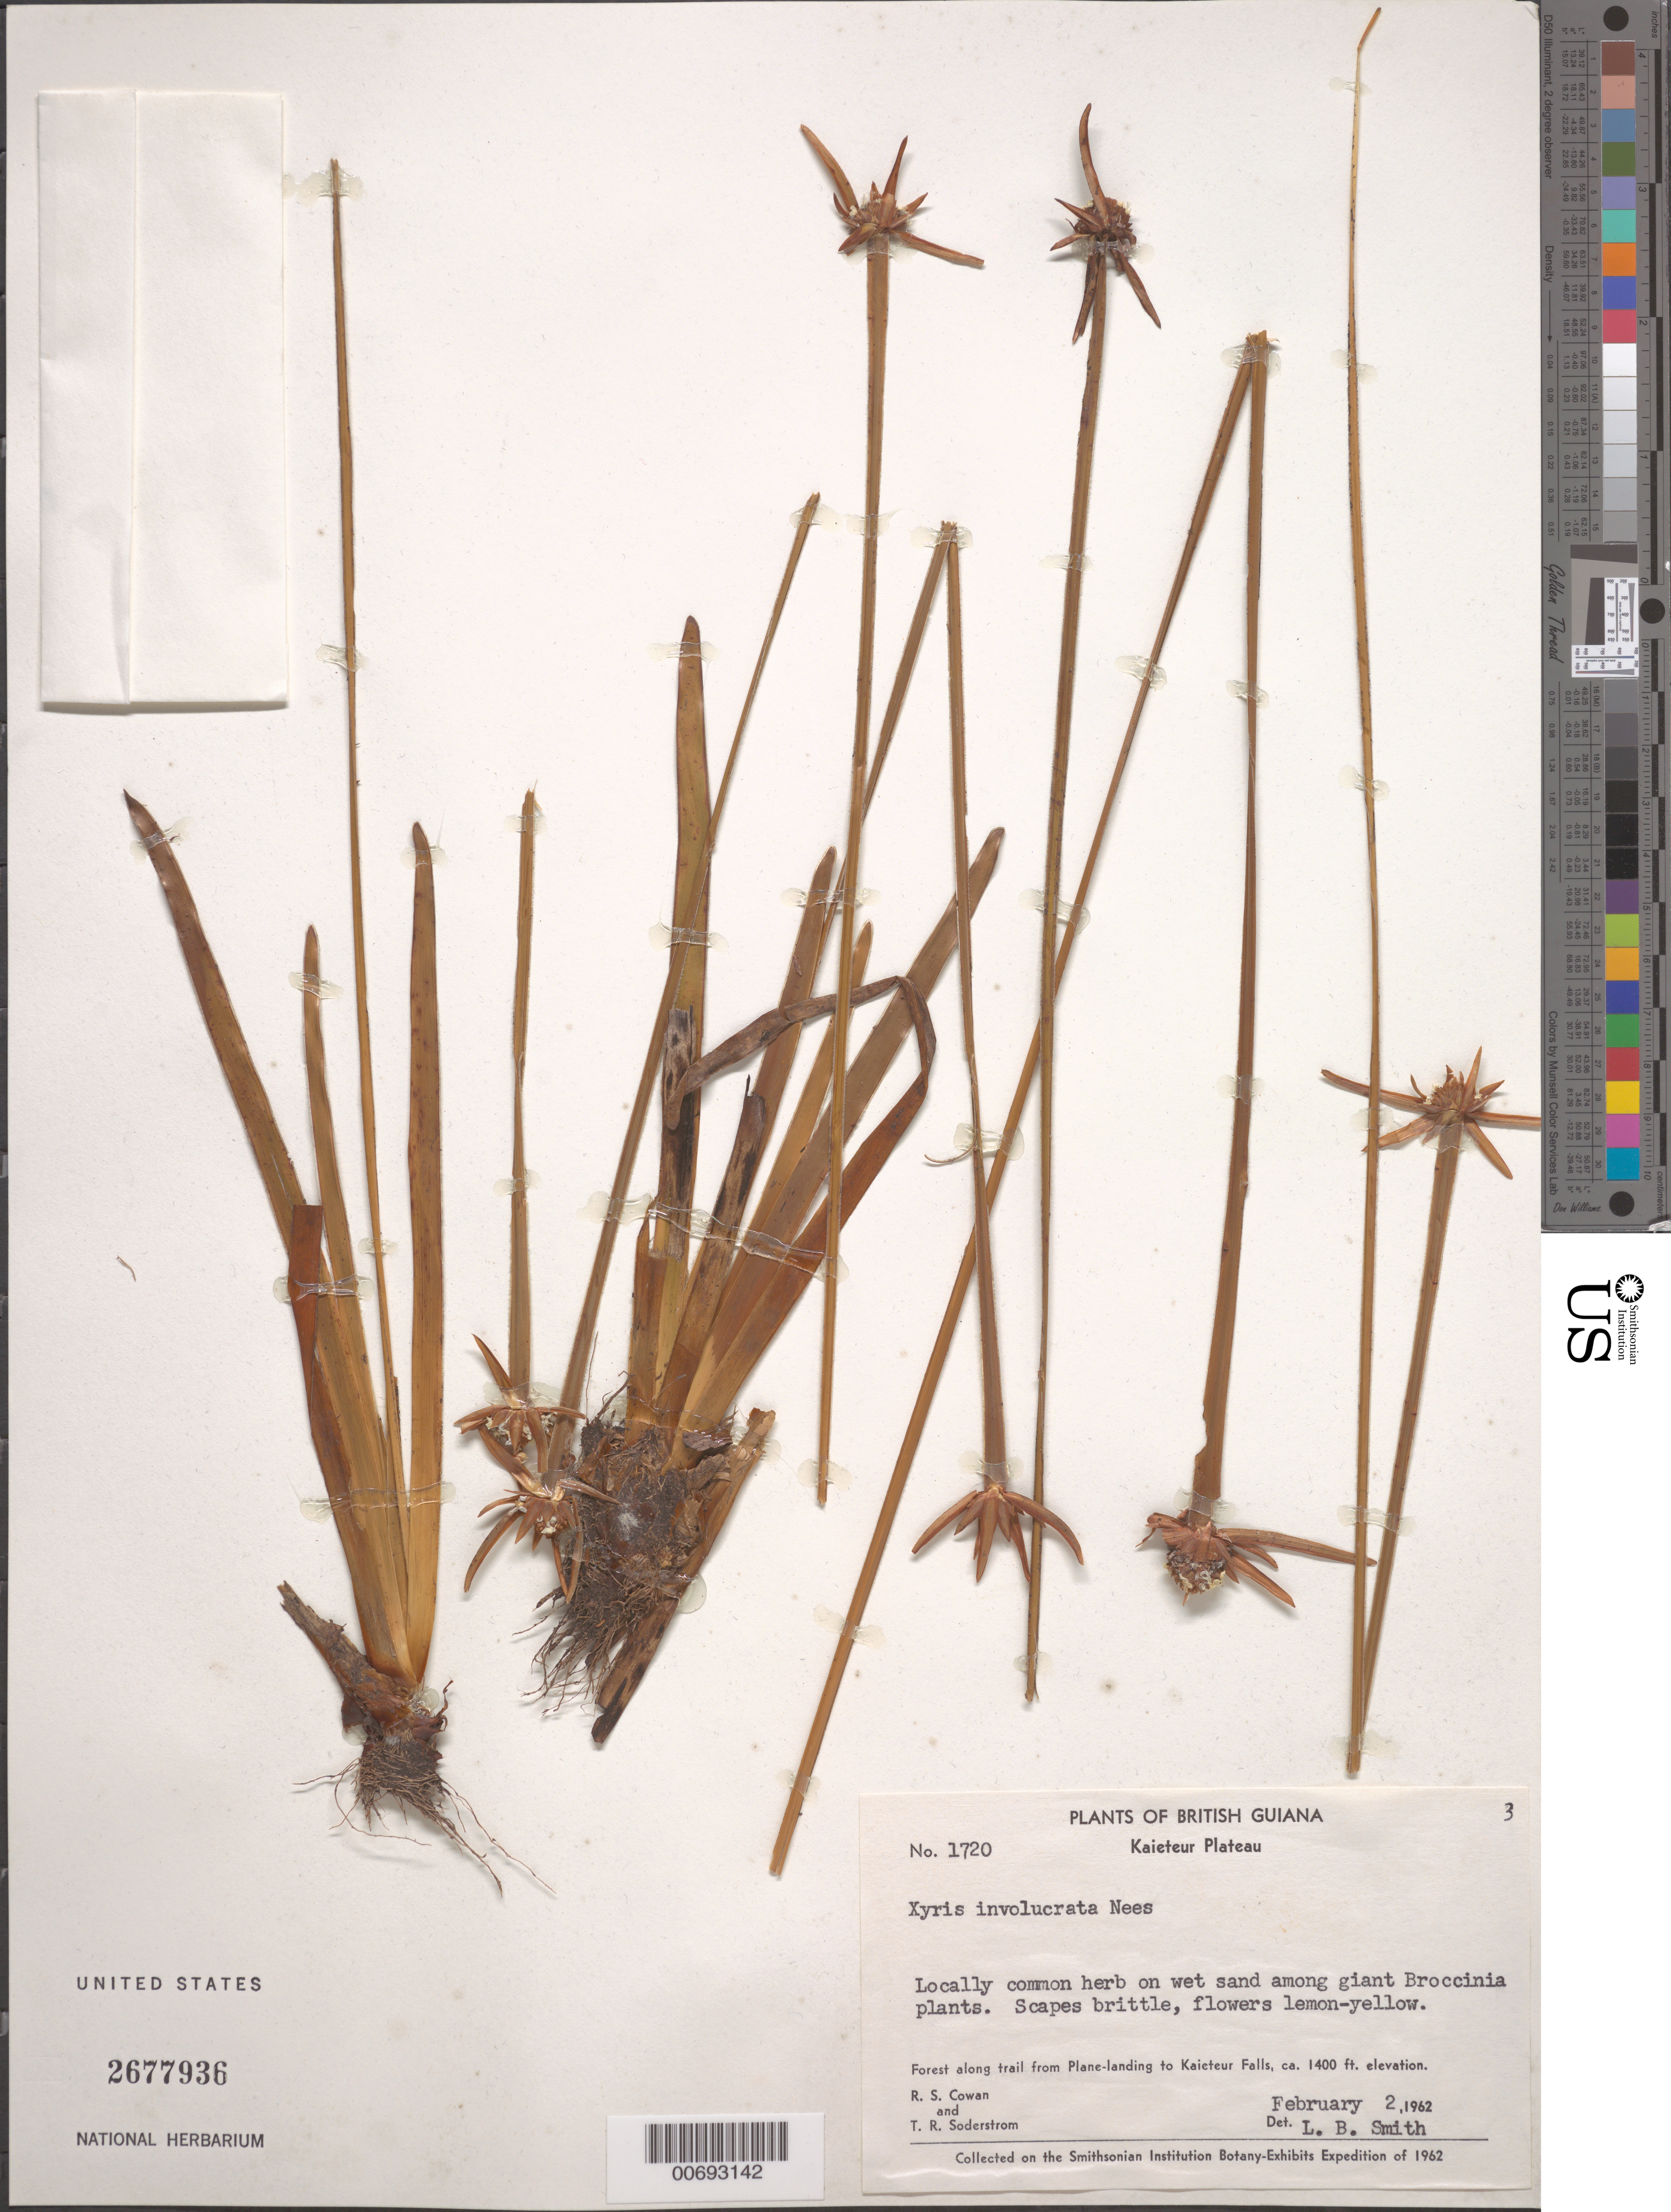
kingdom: Plantae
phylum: Tracheophyta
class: Liliopsida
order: Poales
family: Xyridaceae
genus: Xyris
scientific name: Xyris involucrata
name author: Nees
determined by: Smith, Lyman B., (US), NMNH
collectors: R. S. Cowan & T. R. Soderstrom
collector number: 1720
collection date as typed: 2-Feb-62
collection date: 1962-02-02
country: Guyana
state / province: Potaro-Siparuni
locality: Kaieteur Plateau, along trail from plane landing to Kaieteur Falls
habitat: Wet sand among giant Broccinia plants;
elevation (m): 427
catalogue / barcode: US 2677936